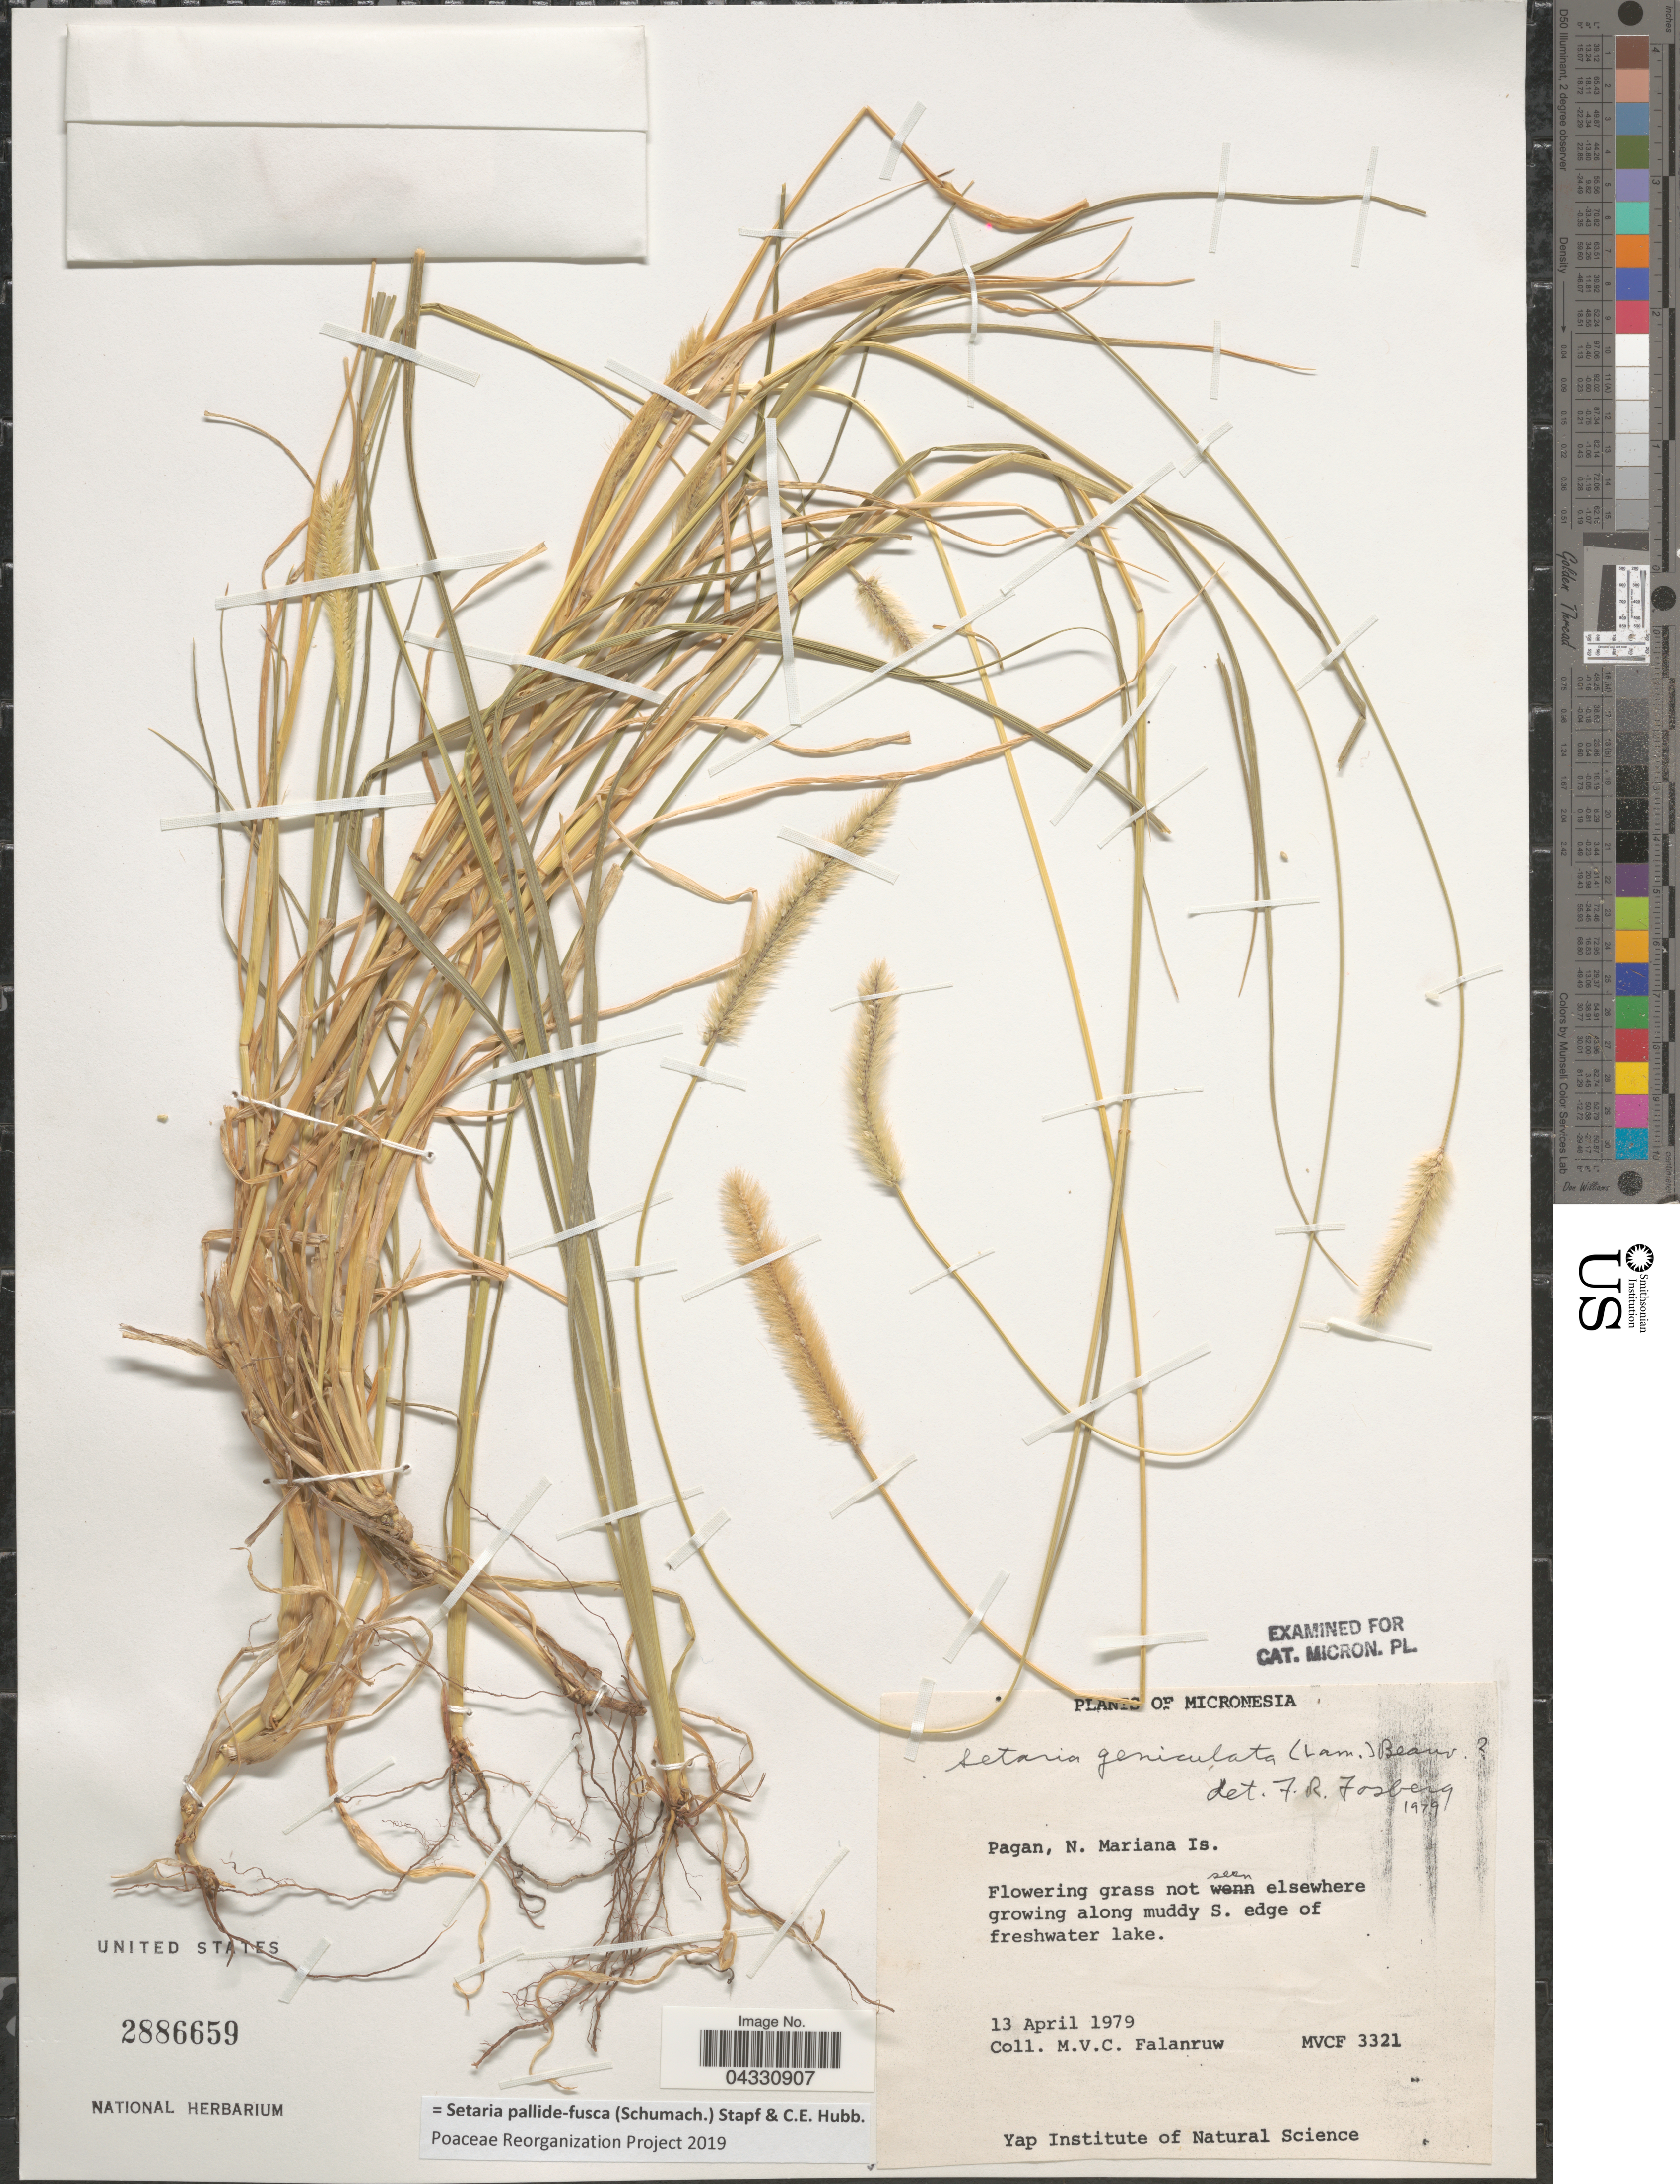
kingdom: Plantae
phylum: Tracheophyta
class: Liliopsida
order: Poales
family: Poaceae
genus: Setaria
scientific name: Setaria pallide-fusca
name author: (Schumach.) Stapf & C.E. Hubb.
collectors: M. V. Falanruw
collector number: MVCF3321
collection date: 1979-04-13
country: Northern Mariana Islands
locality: Micronesia [unsure placement]. Pagan, N. Mariana Is. Along muddy S. edge of freshwater lake.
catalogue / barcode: US 288659